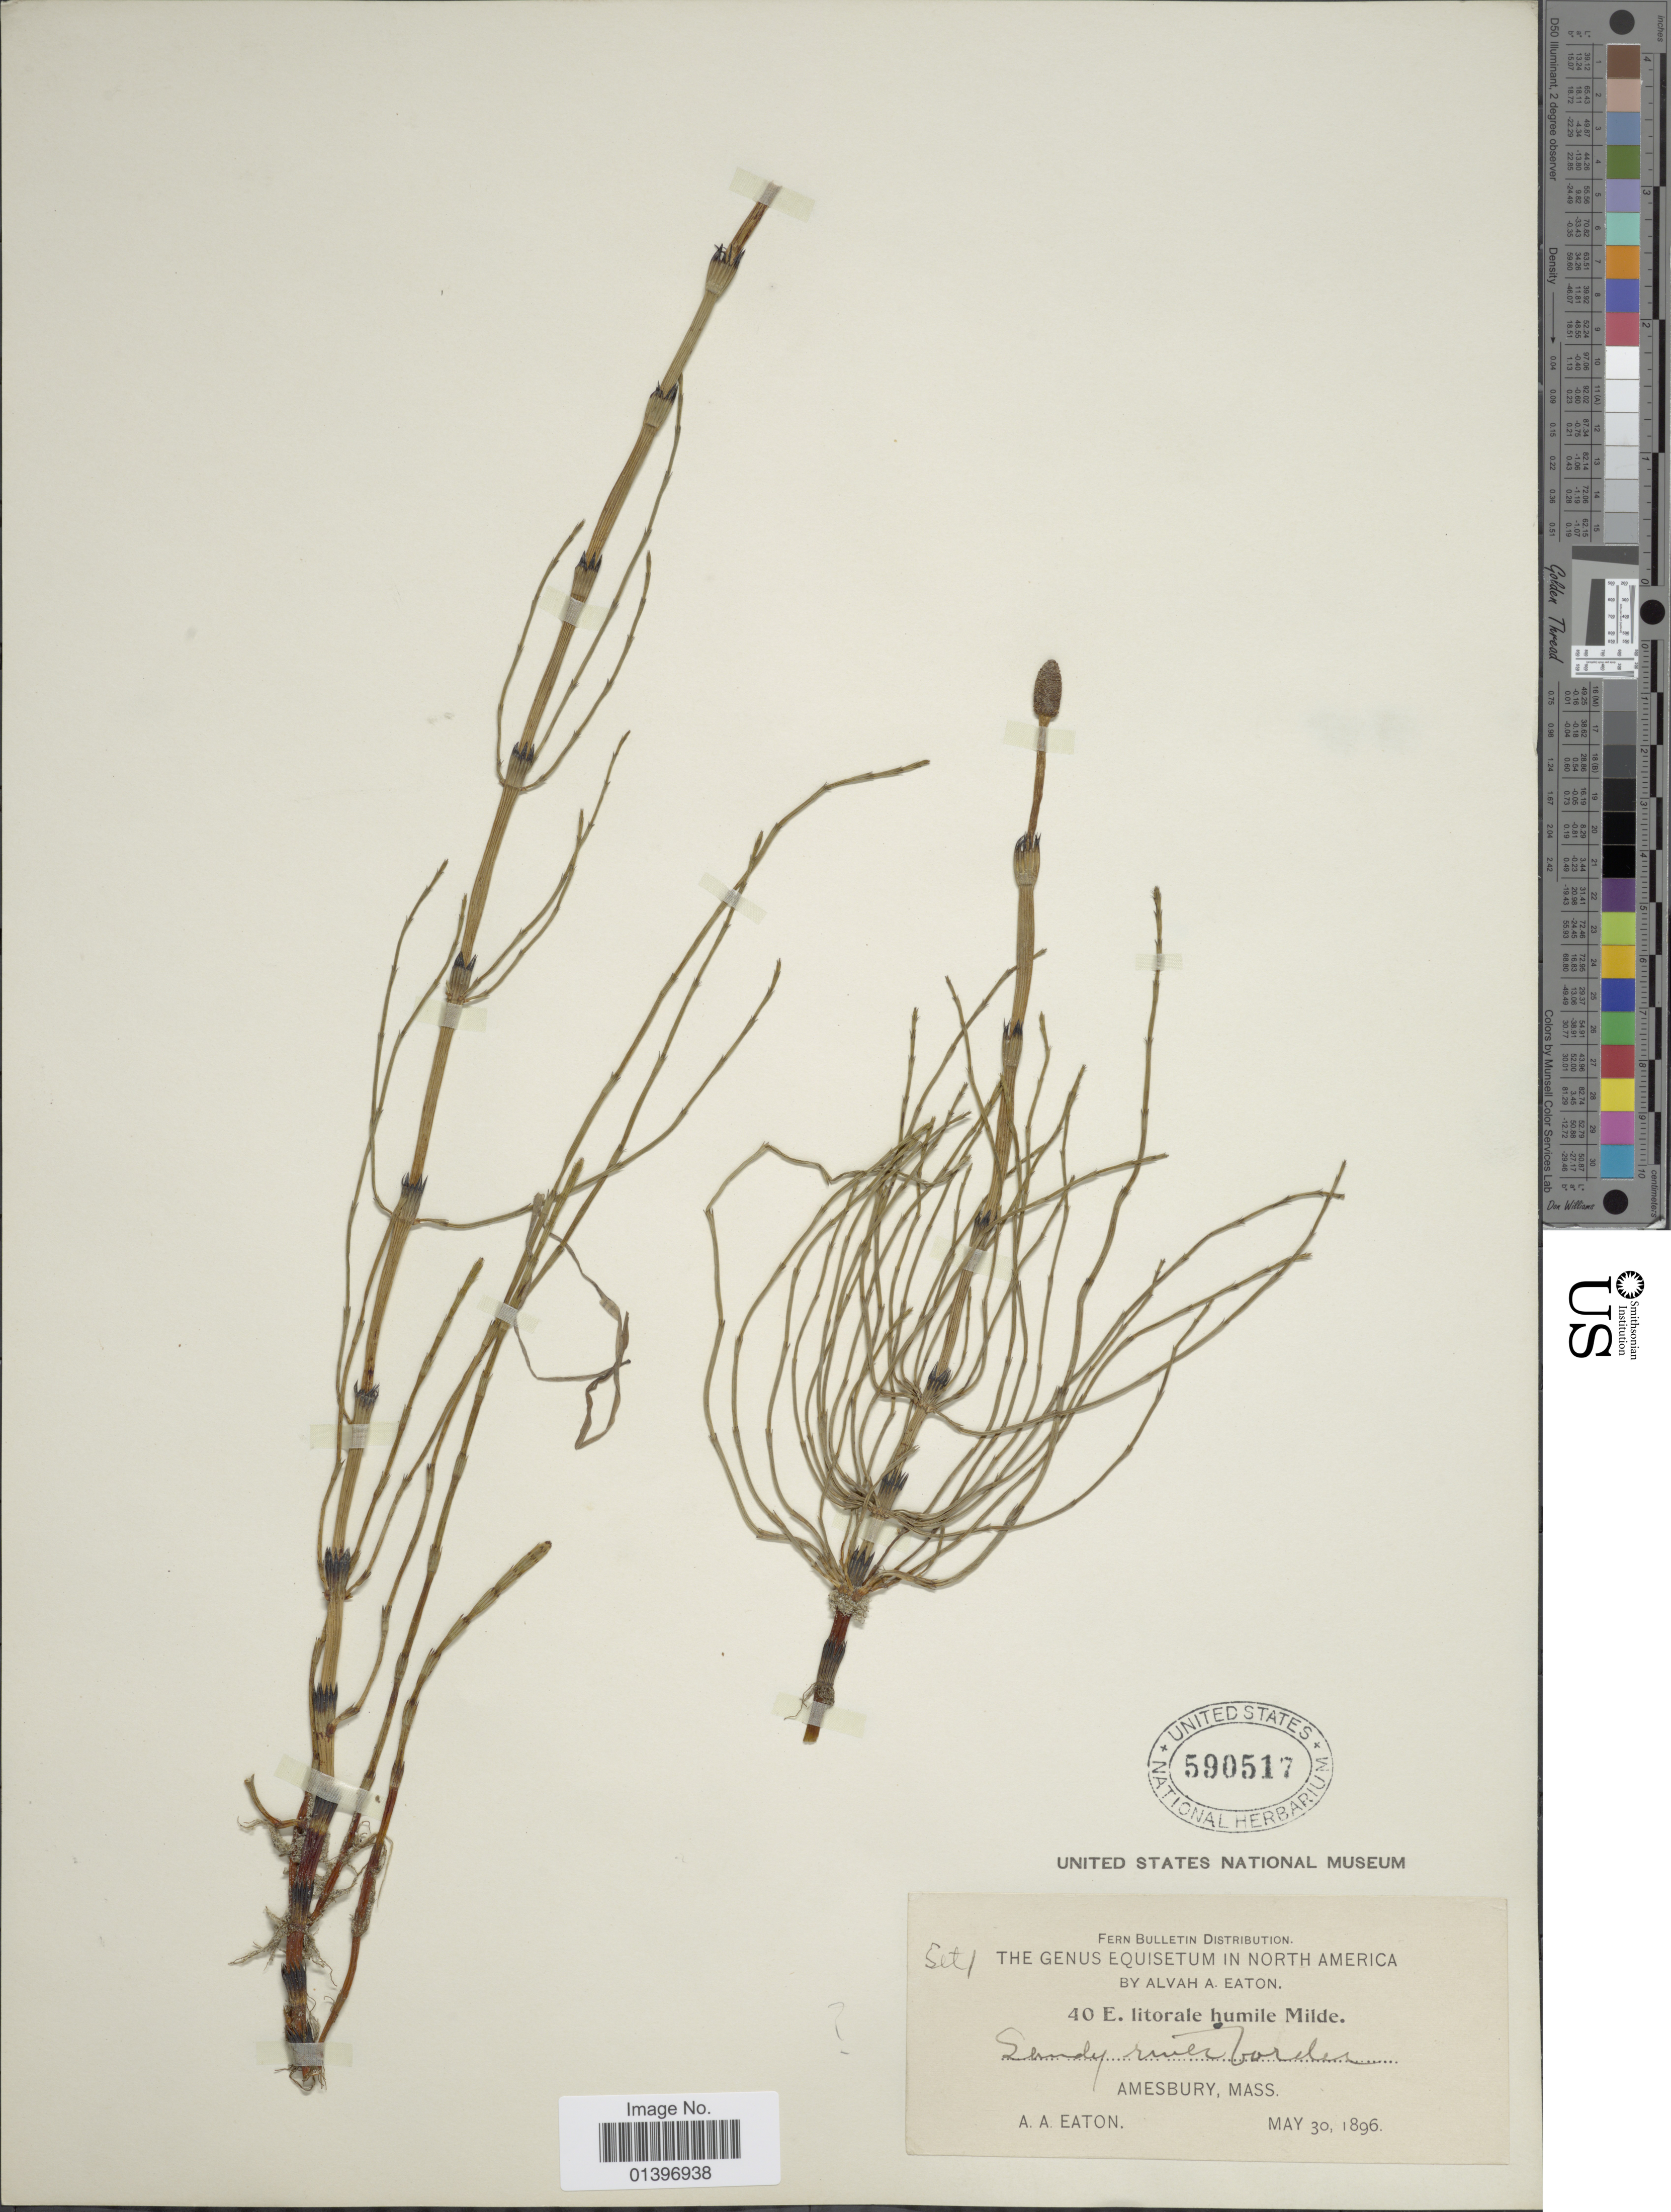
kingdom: Plantae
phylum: Tracheophyta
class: Polypodiopsida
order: Equisetales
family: Equisetaceae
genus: Equisetum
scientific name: Equisetum x litorale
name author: Kuhlw.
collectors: A. A. Eaton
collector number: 40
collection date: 1896-05-30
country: United States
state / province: Massachusetts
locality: Amesbury, Mass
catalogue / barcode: US 590517